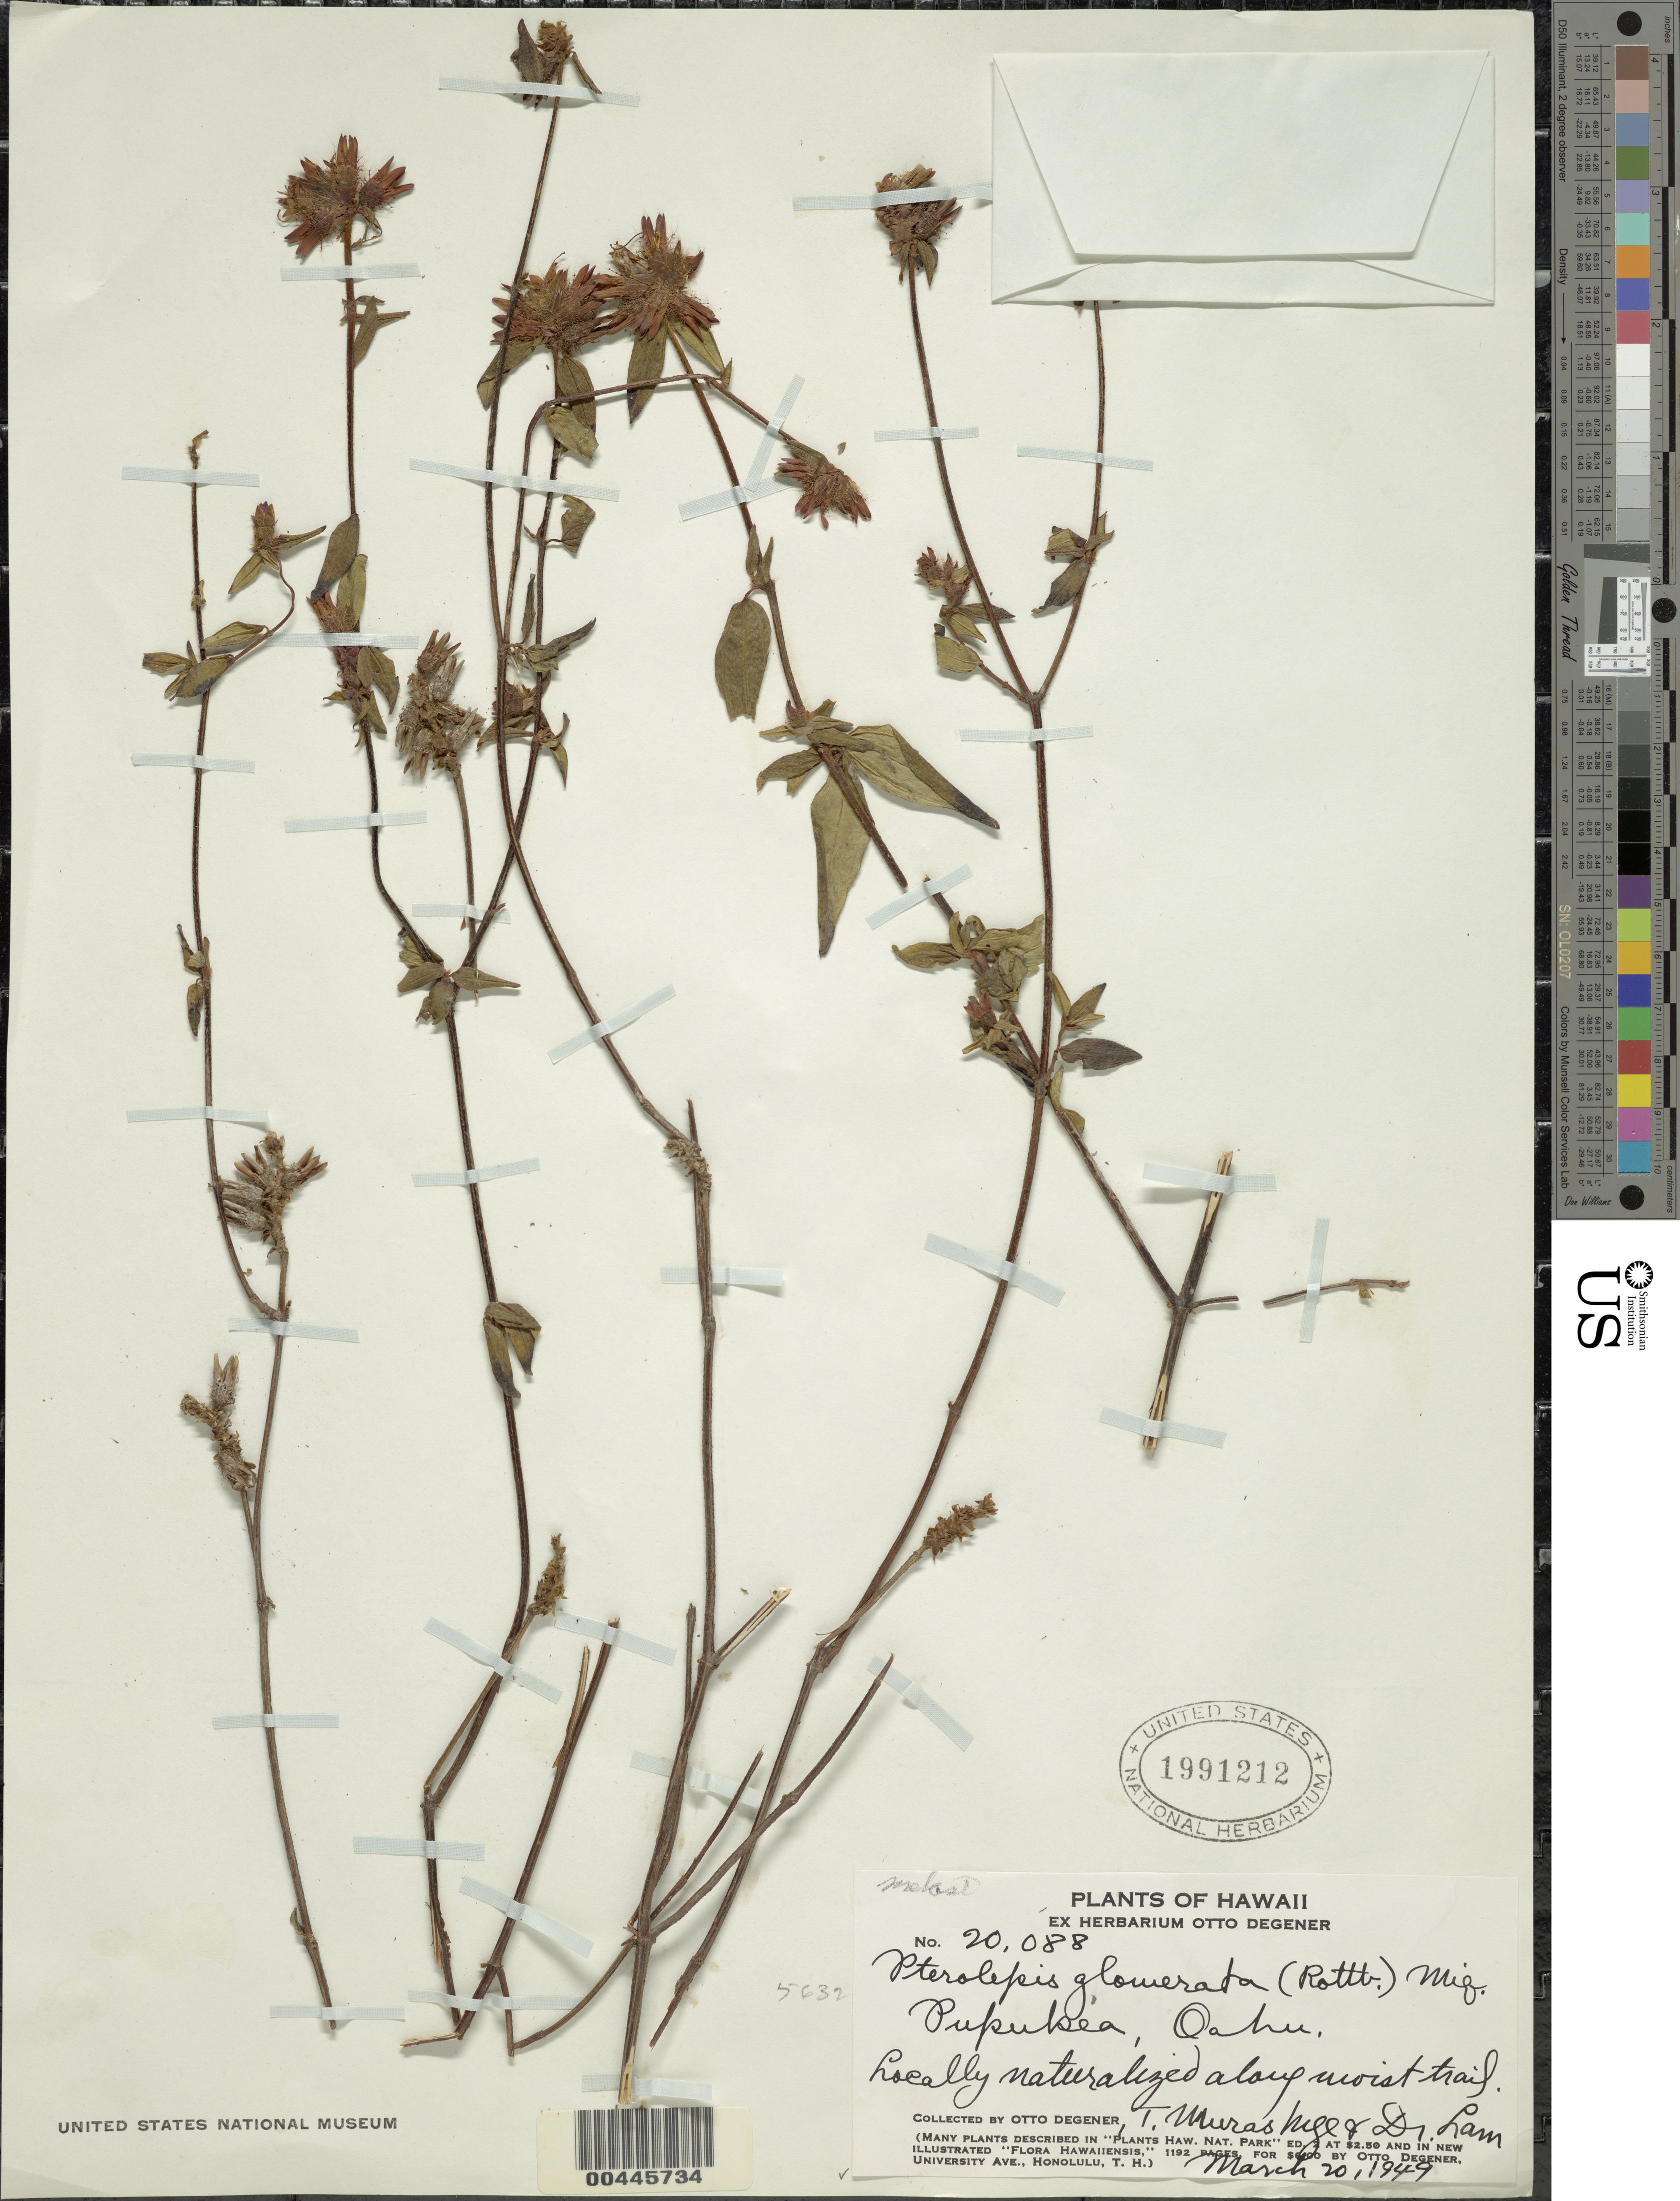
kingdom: Plantae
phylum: Tracheophyta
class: Magnoliopsida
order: Myrtales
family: Melastomataceae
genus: Pterolepis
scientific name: Pterolepis glomerata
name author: (Rottb.) Miq.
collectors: O. Degener, T. Murashige & -- Lam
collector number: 20088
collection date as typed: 20 Mar 1949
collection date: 1949-03-20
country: United States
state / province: Hawaii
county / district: Honolulu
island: Oahu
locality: Pupukea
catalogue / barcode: US 1991212